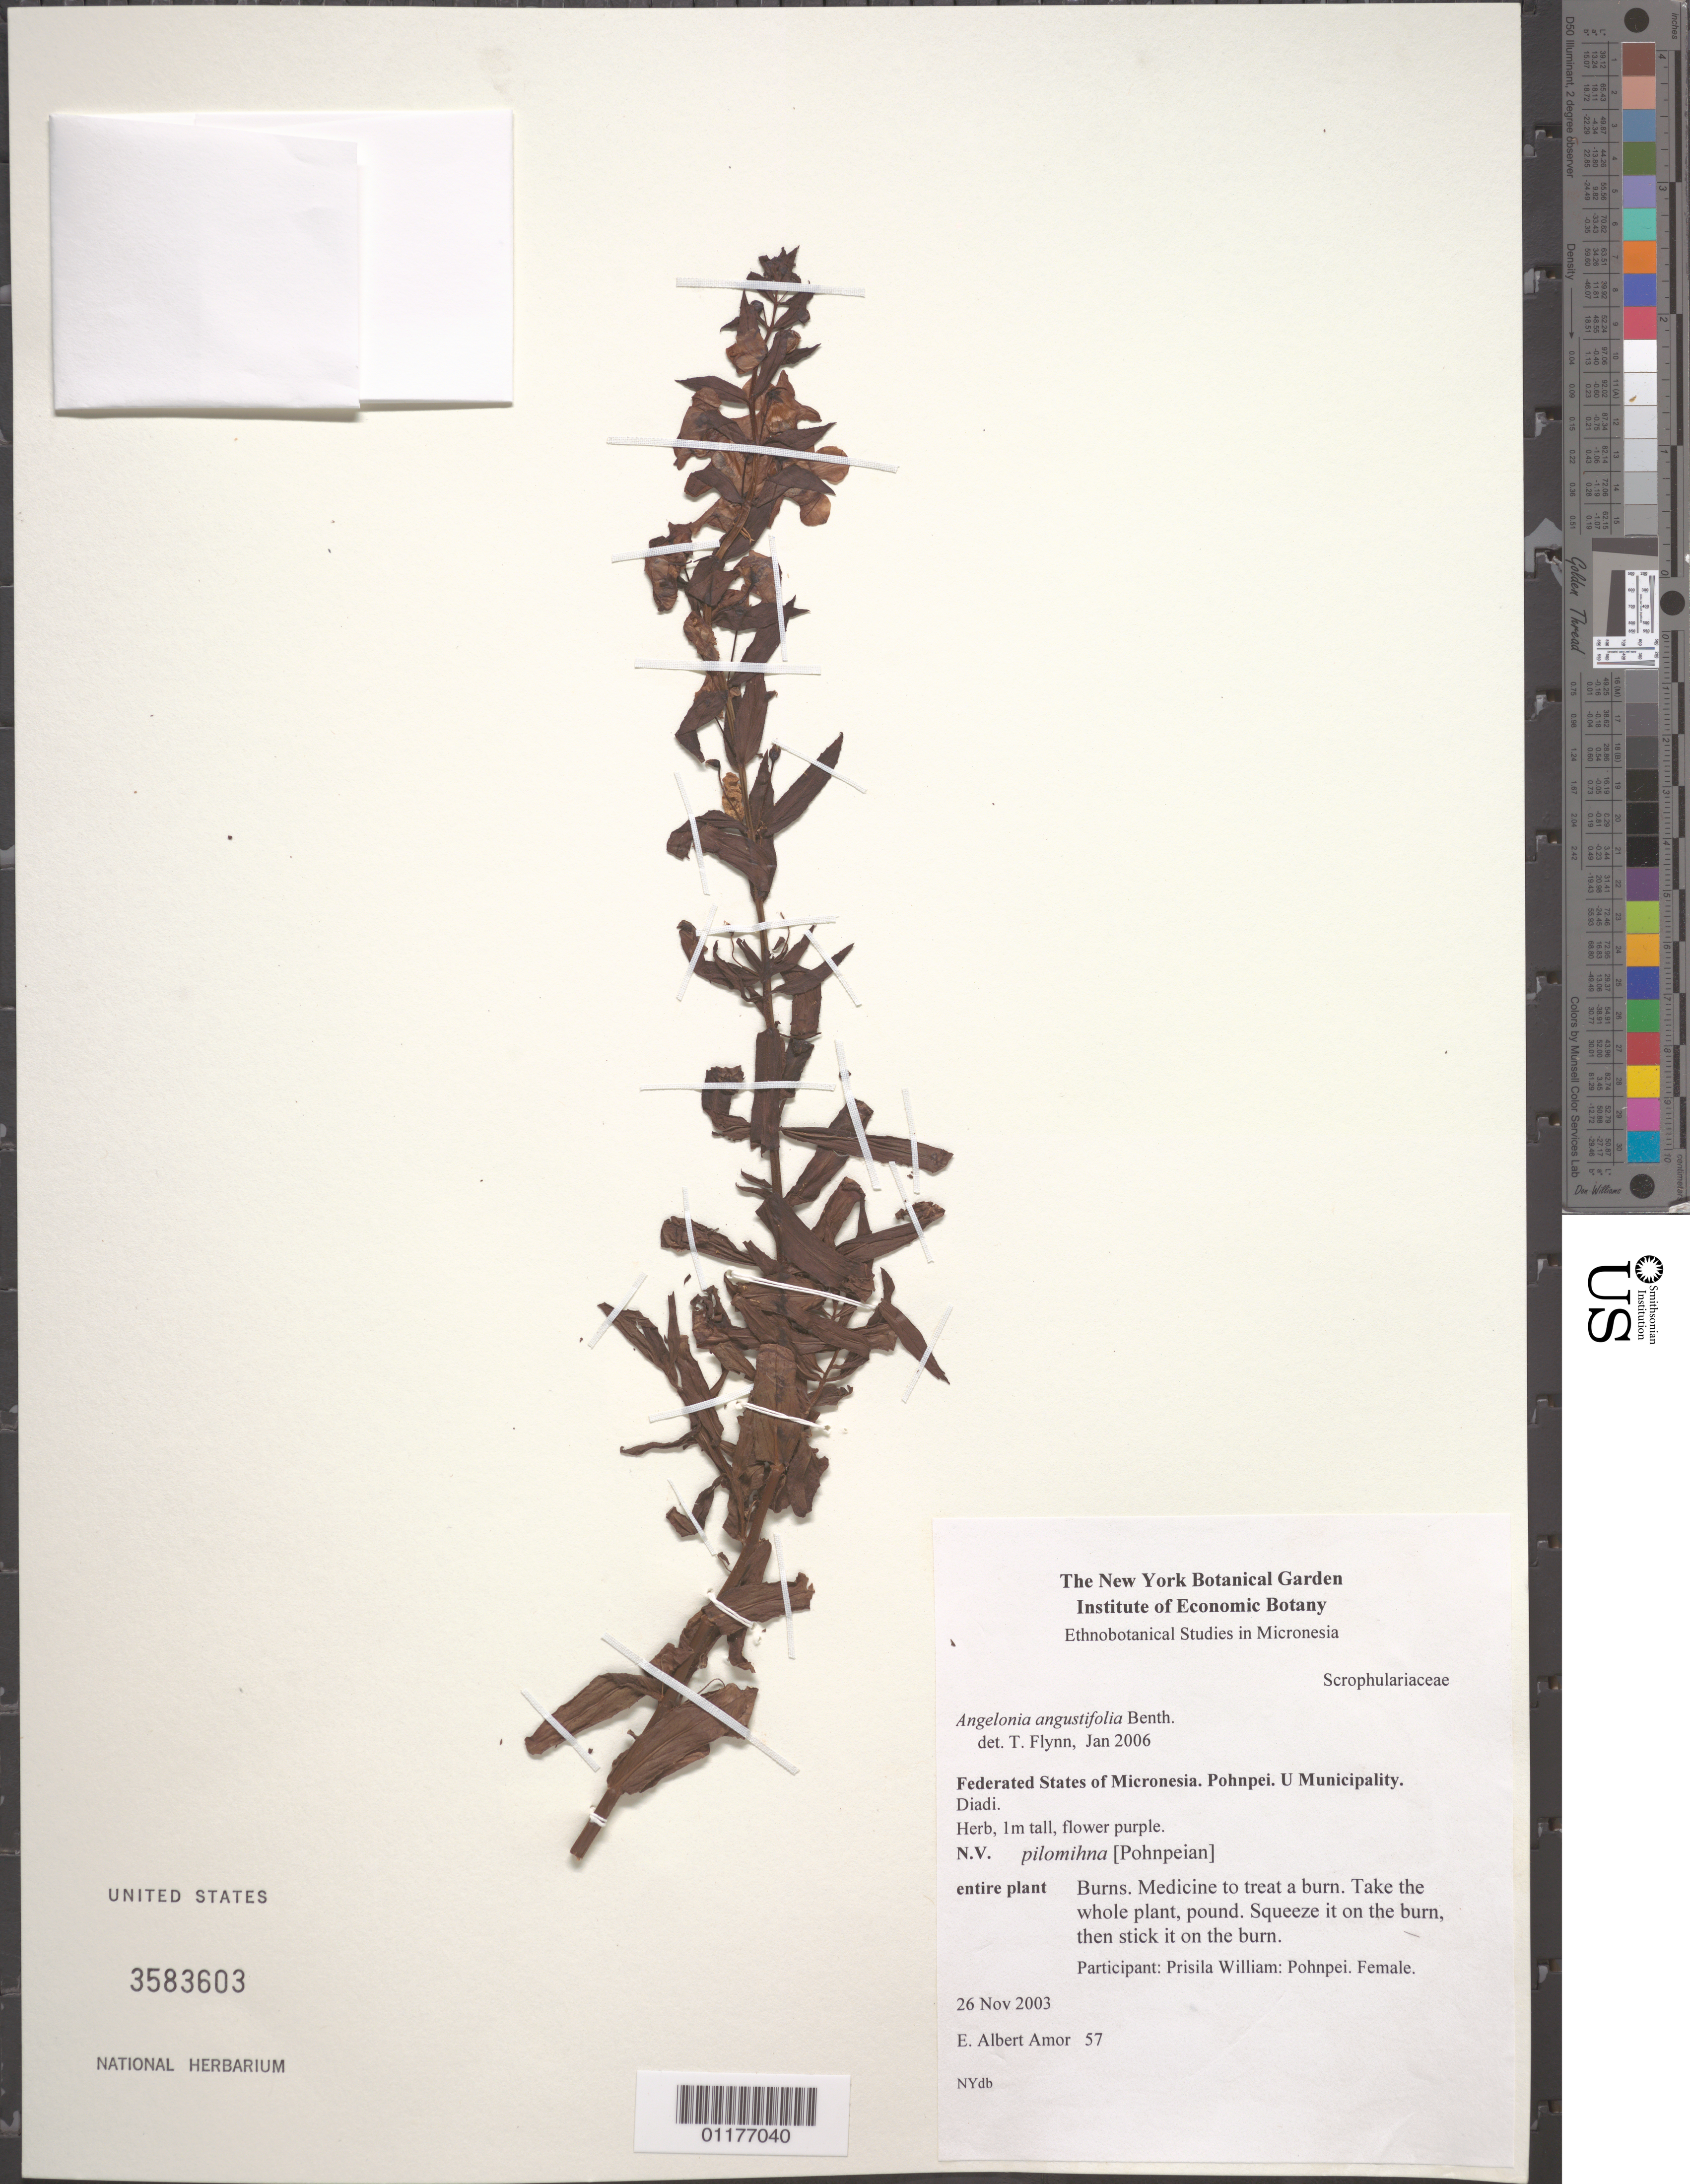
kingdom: Plantae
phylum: Tracheophyta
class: Magnoliopsida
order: Lamiales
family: Plantaginaceae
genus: Angelonia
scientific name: Angelonia angustifolia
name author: Benth.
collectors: E. A. Amor & P. William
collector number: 57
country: Micronesia, Federated States of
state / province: Pohnpei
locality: Diadi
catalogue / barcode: US 3583603